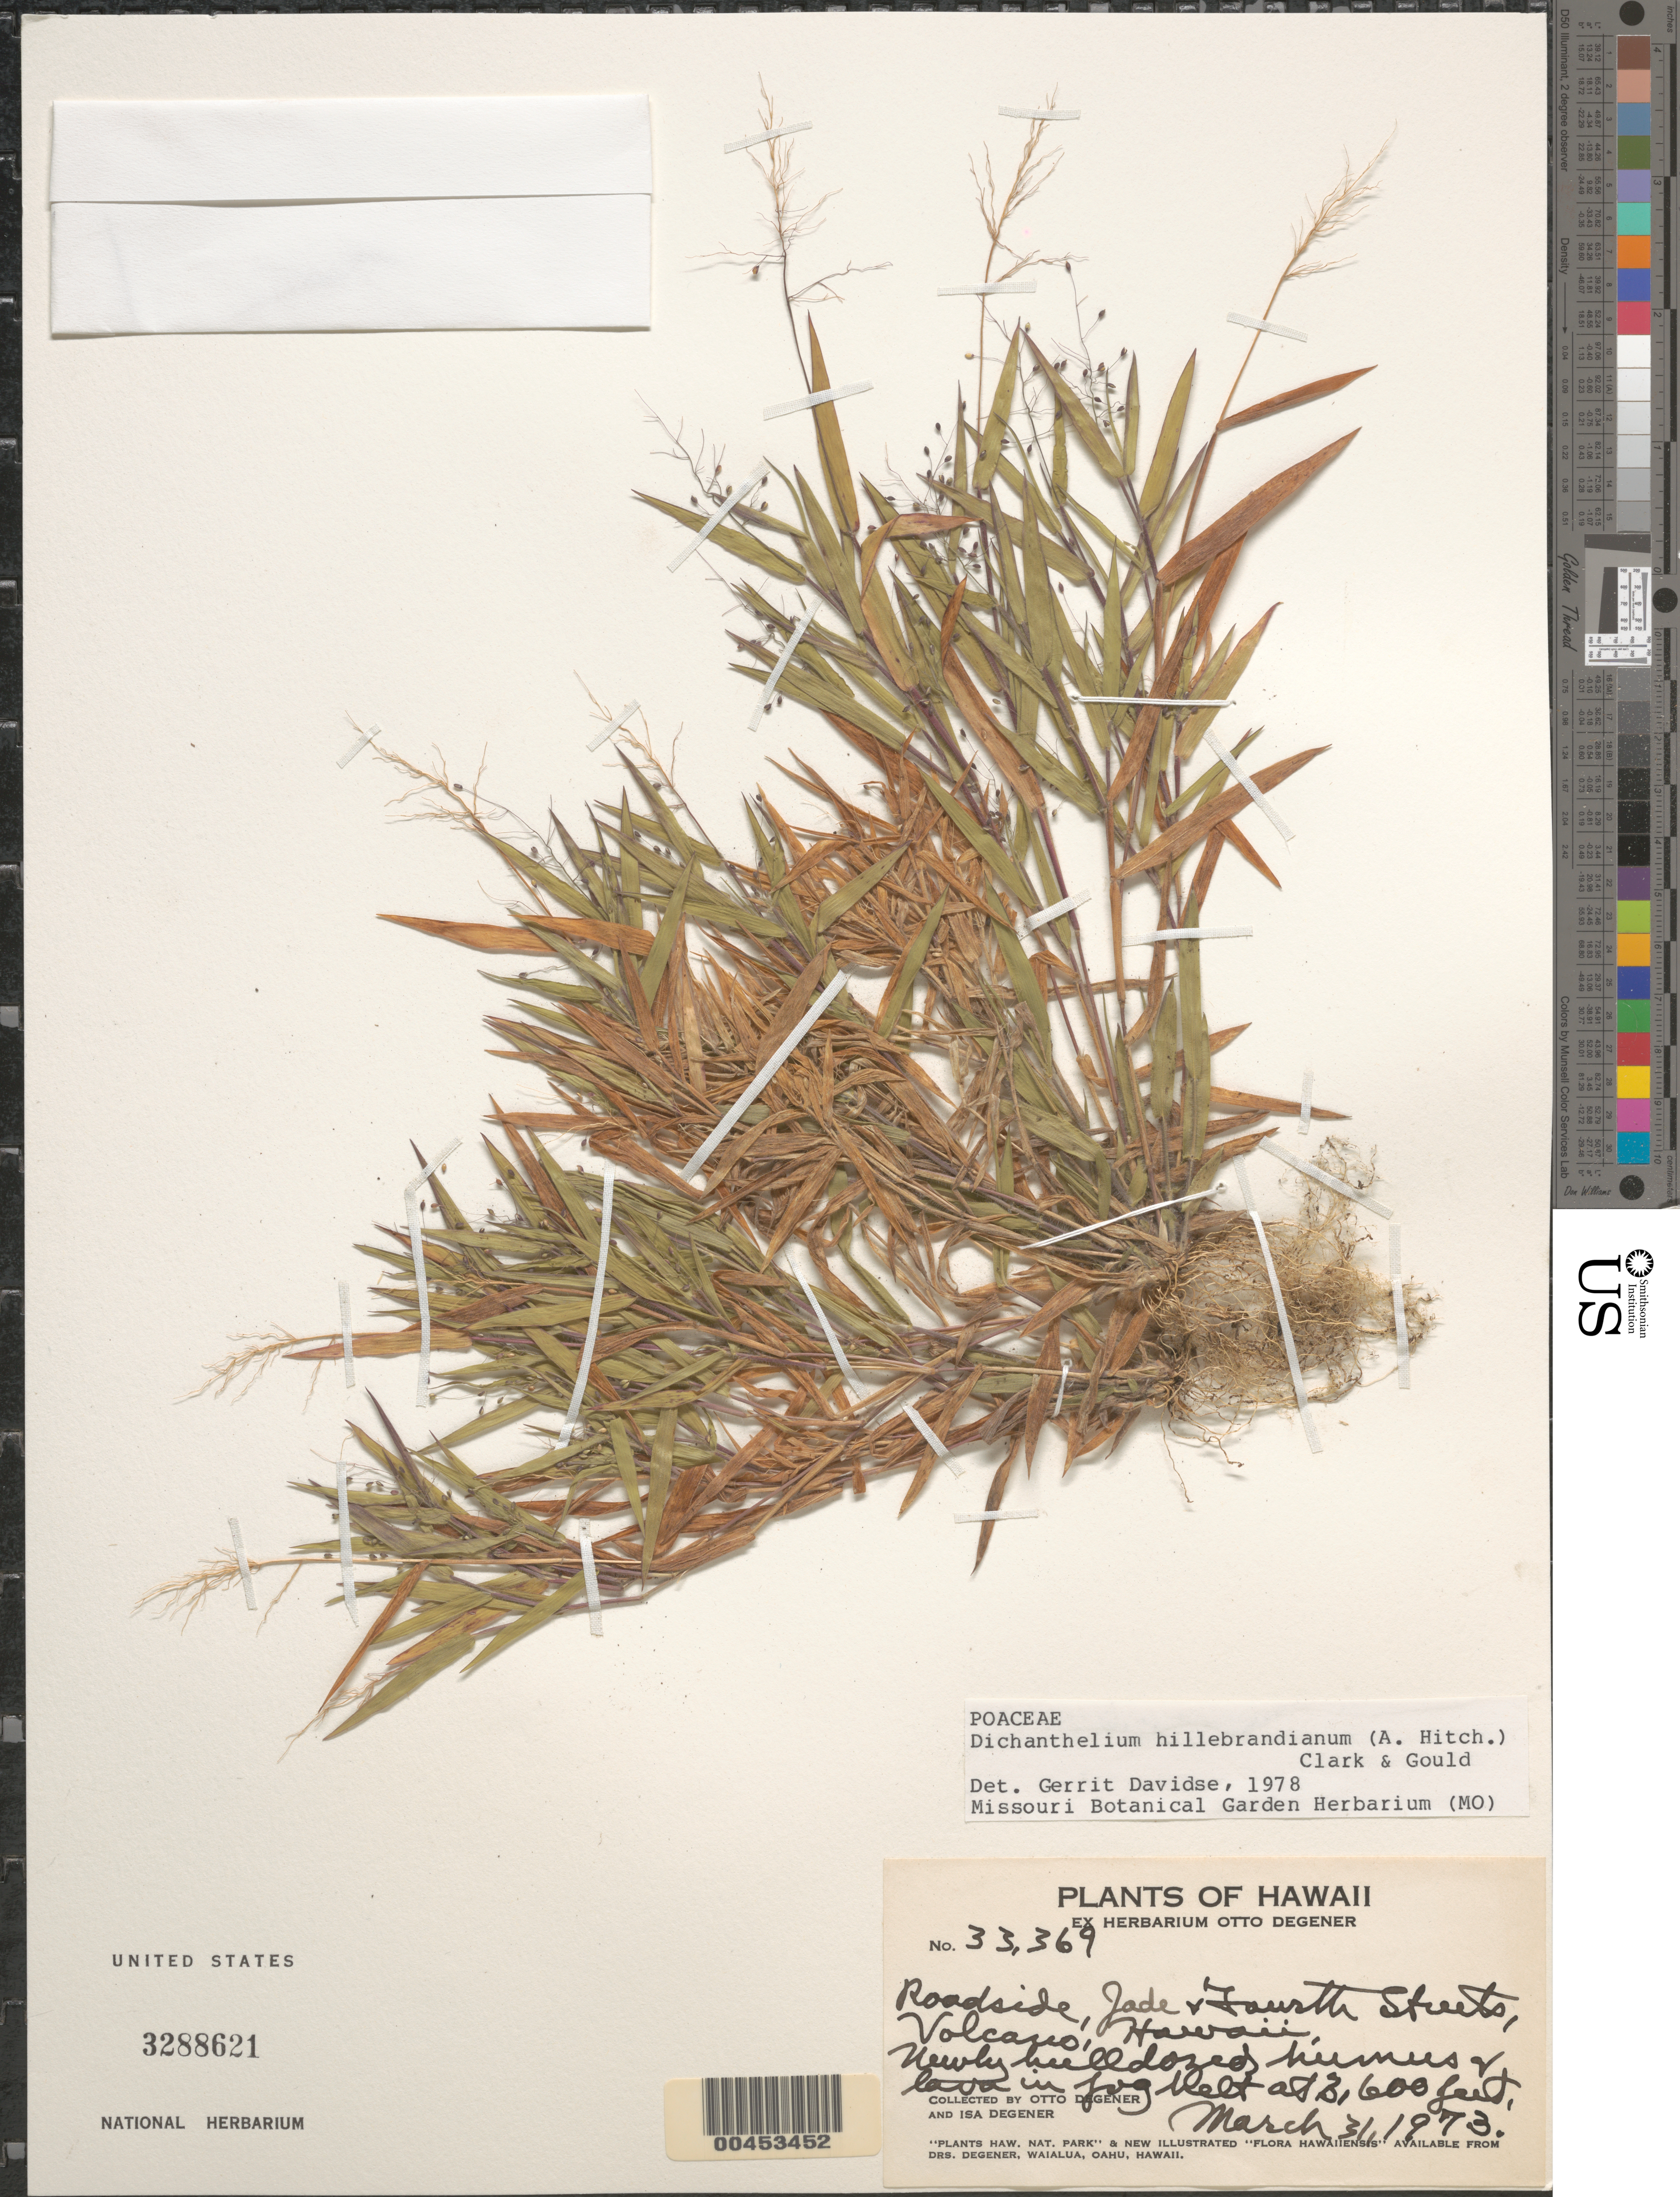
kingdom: Plantae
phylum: Tracheophyta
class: Liliopsida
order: Poales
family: Poaceae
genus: Dichanthelium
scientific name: Dichanthelium acuminatum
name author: (Sw.) Gould & C.A. Clark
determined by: Faccenda, K.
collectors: O. Degener & I. Degener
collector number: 33369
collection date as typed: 31 Mar 1973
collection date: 1973-03-31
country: United States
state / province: Hawaii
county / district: Hawaii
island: Hawaii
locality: Jade & Fourth St, Volcano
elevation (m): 1097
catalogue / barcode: US 3288621